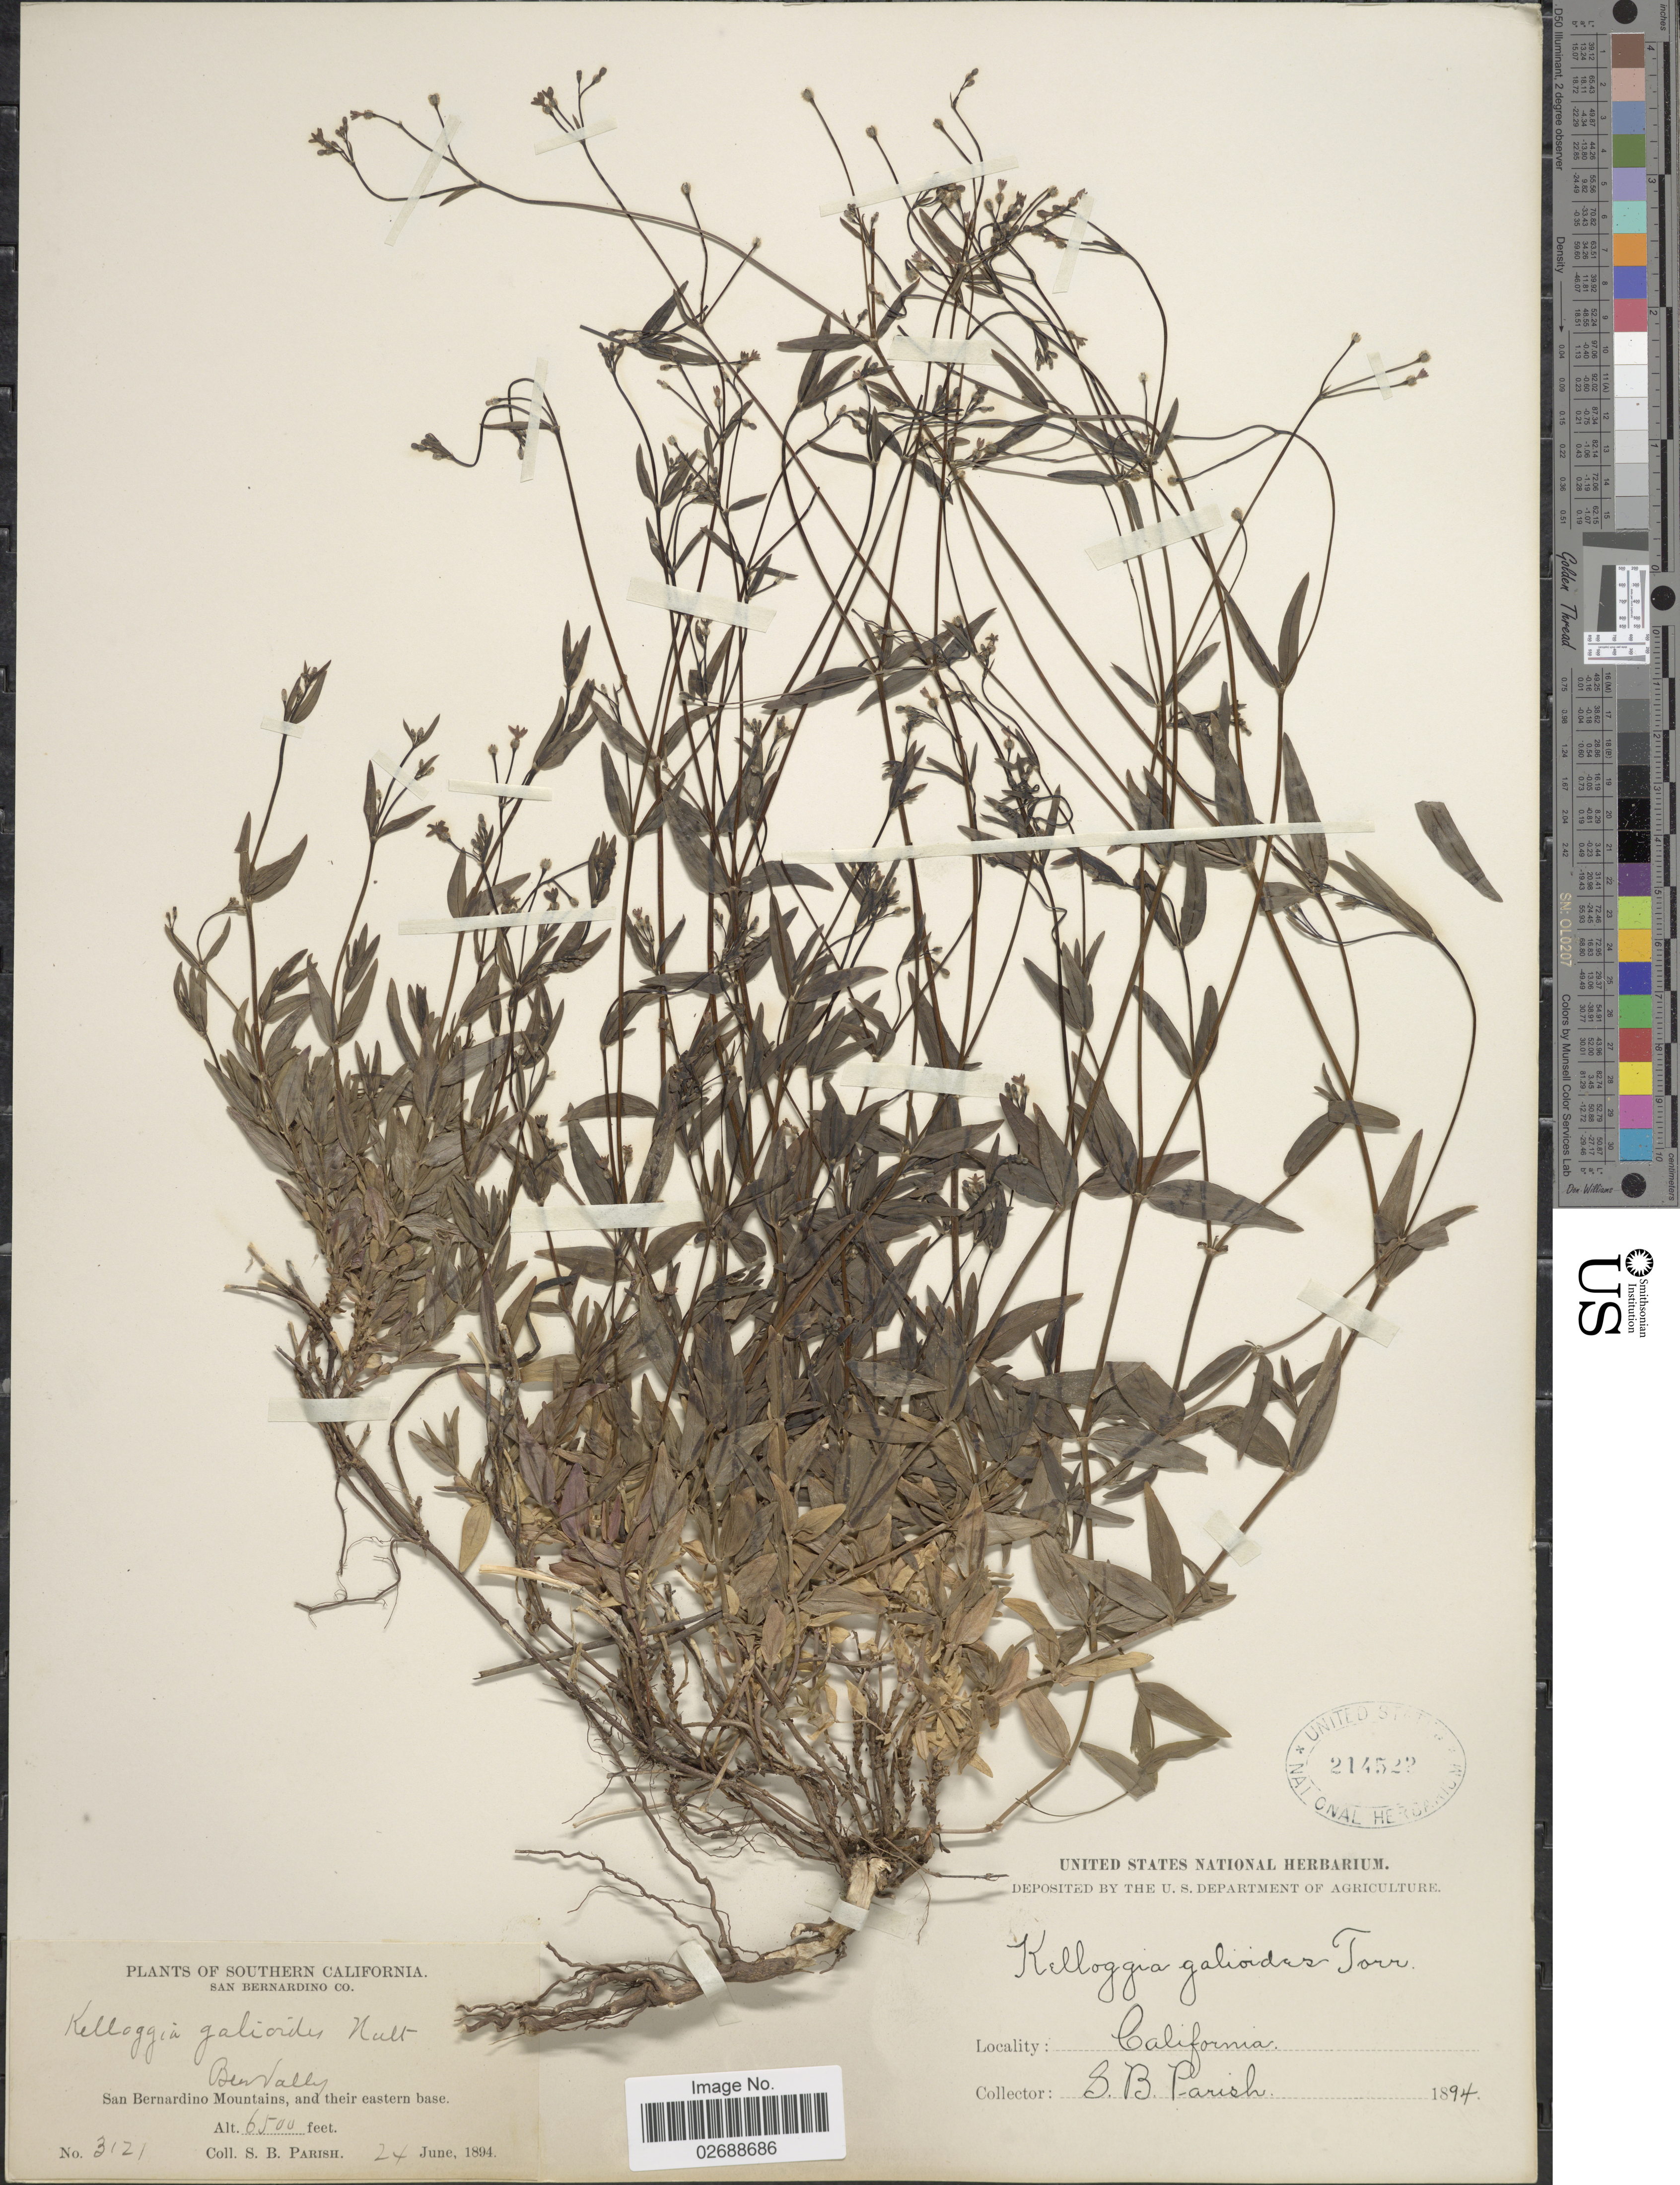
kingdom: Plantae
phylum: Tracheophyta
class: Magnoliopsida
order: Gentianales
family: Rubiaceae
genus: Kelloggia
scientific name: Kelloggia galioides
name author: Torr. in Wilkes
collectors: S. B. Parish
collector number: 3121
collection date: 1894-06-24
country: United States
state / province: California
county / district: San Bernardino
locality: Southern California. San Bernardino Mountains, and their eastern base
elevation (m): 1981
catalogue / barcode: US 214522